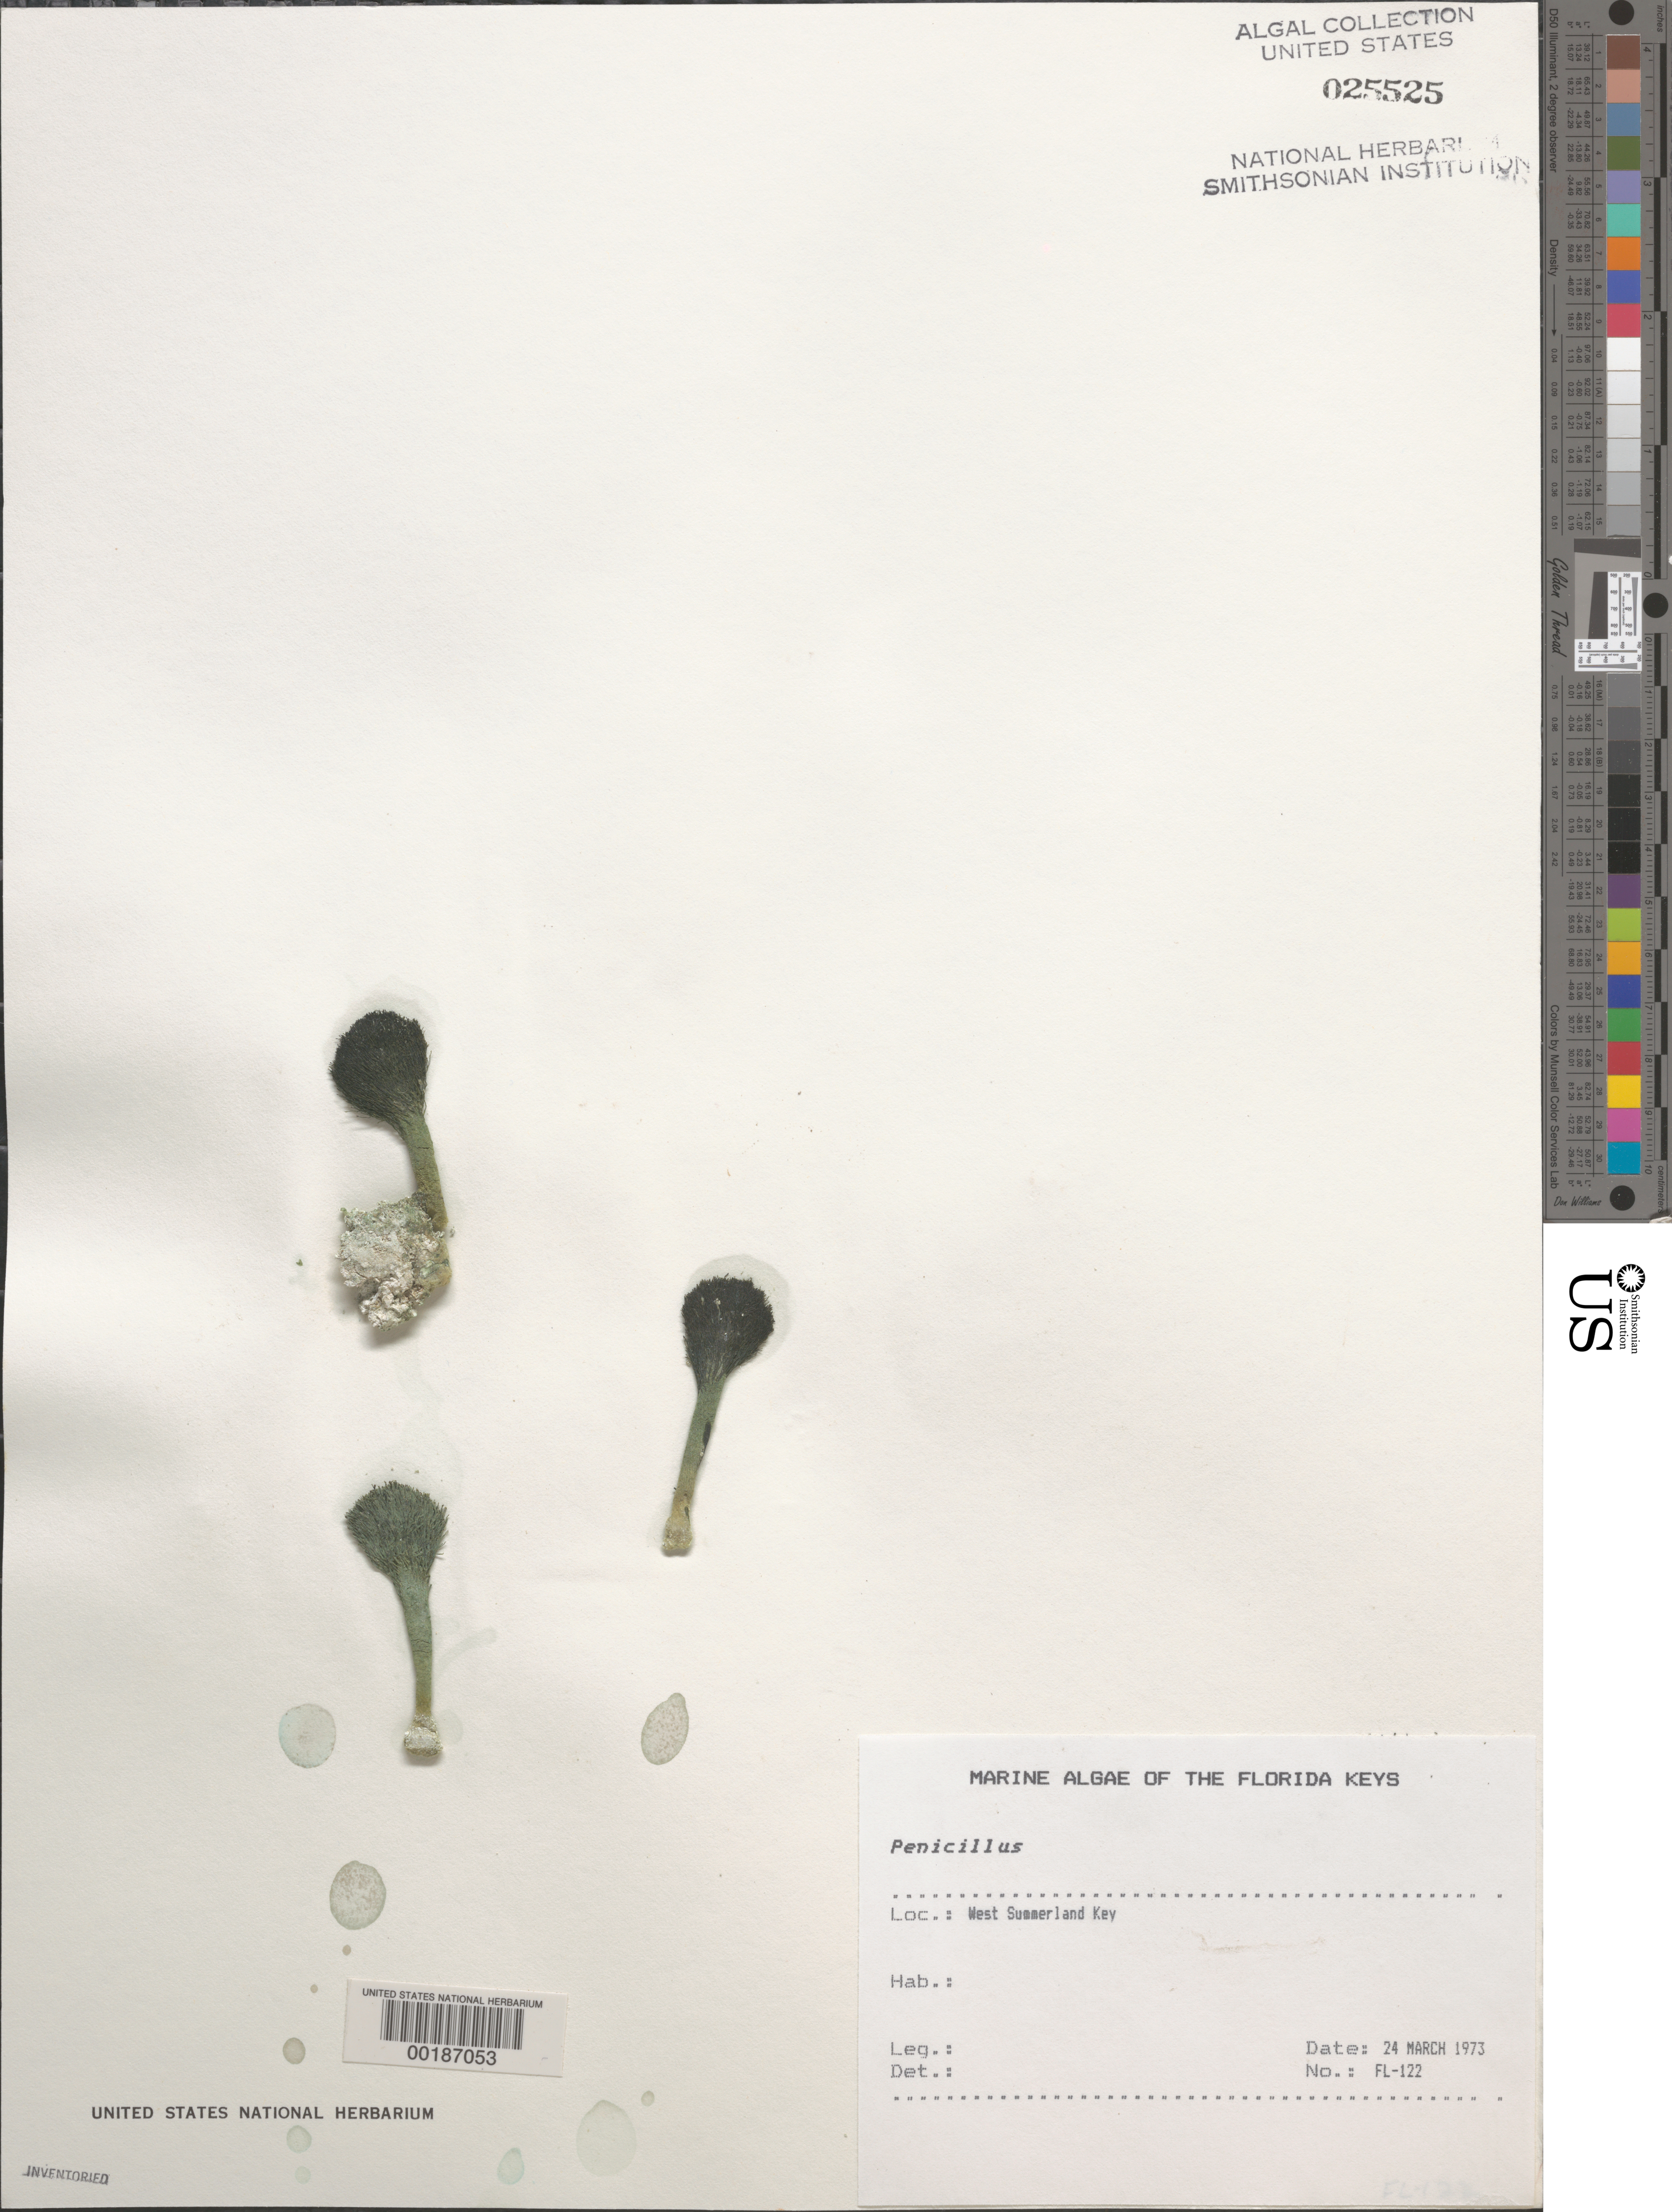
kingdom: Plantae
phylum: Chlorophyta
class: Ulvophyceae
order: Bryopsidales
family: Udoteaceae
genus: Penicillus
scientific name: Penicillus sp.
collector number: FL-122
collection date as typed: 24 Mar 1973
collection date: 1973-03-24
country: United States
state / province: Florida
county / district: Monroe County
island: West Summerland Key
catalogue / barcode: US 25525